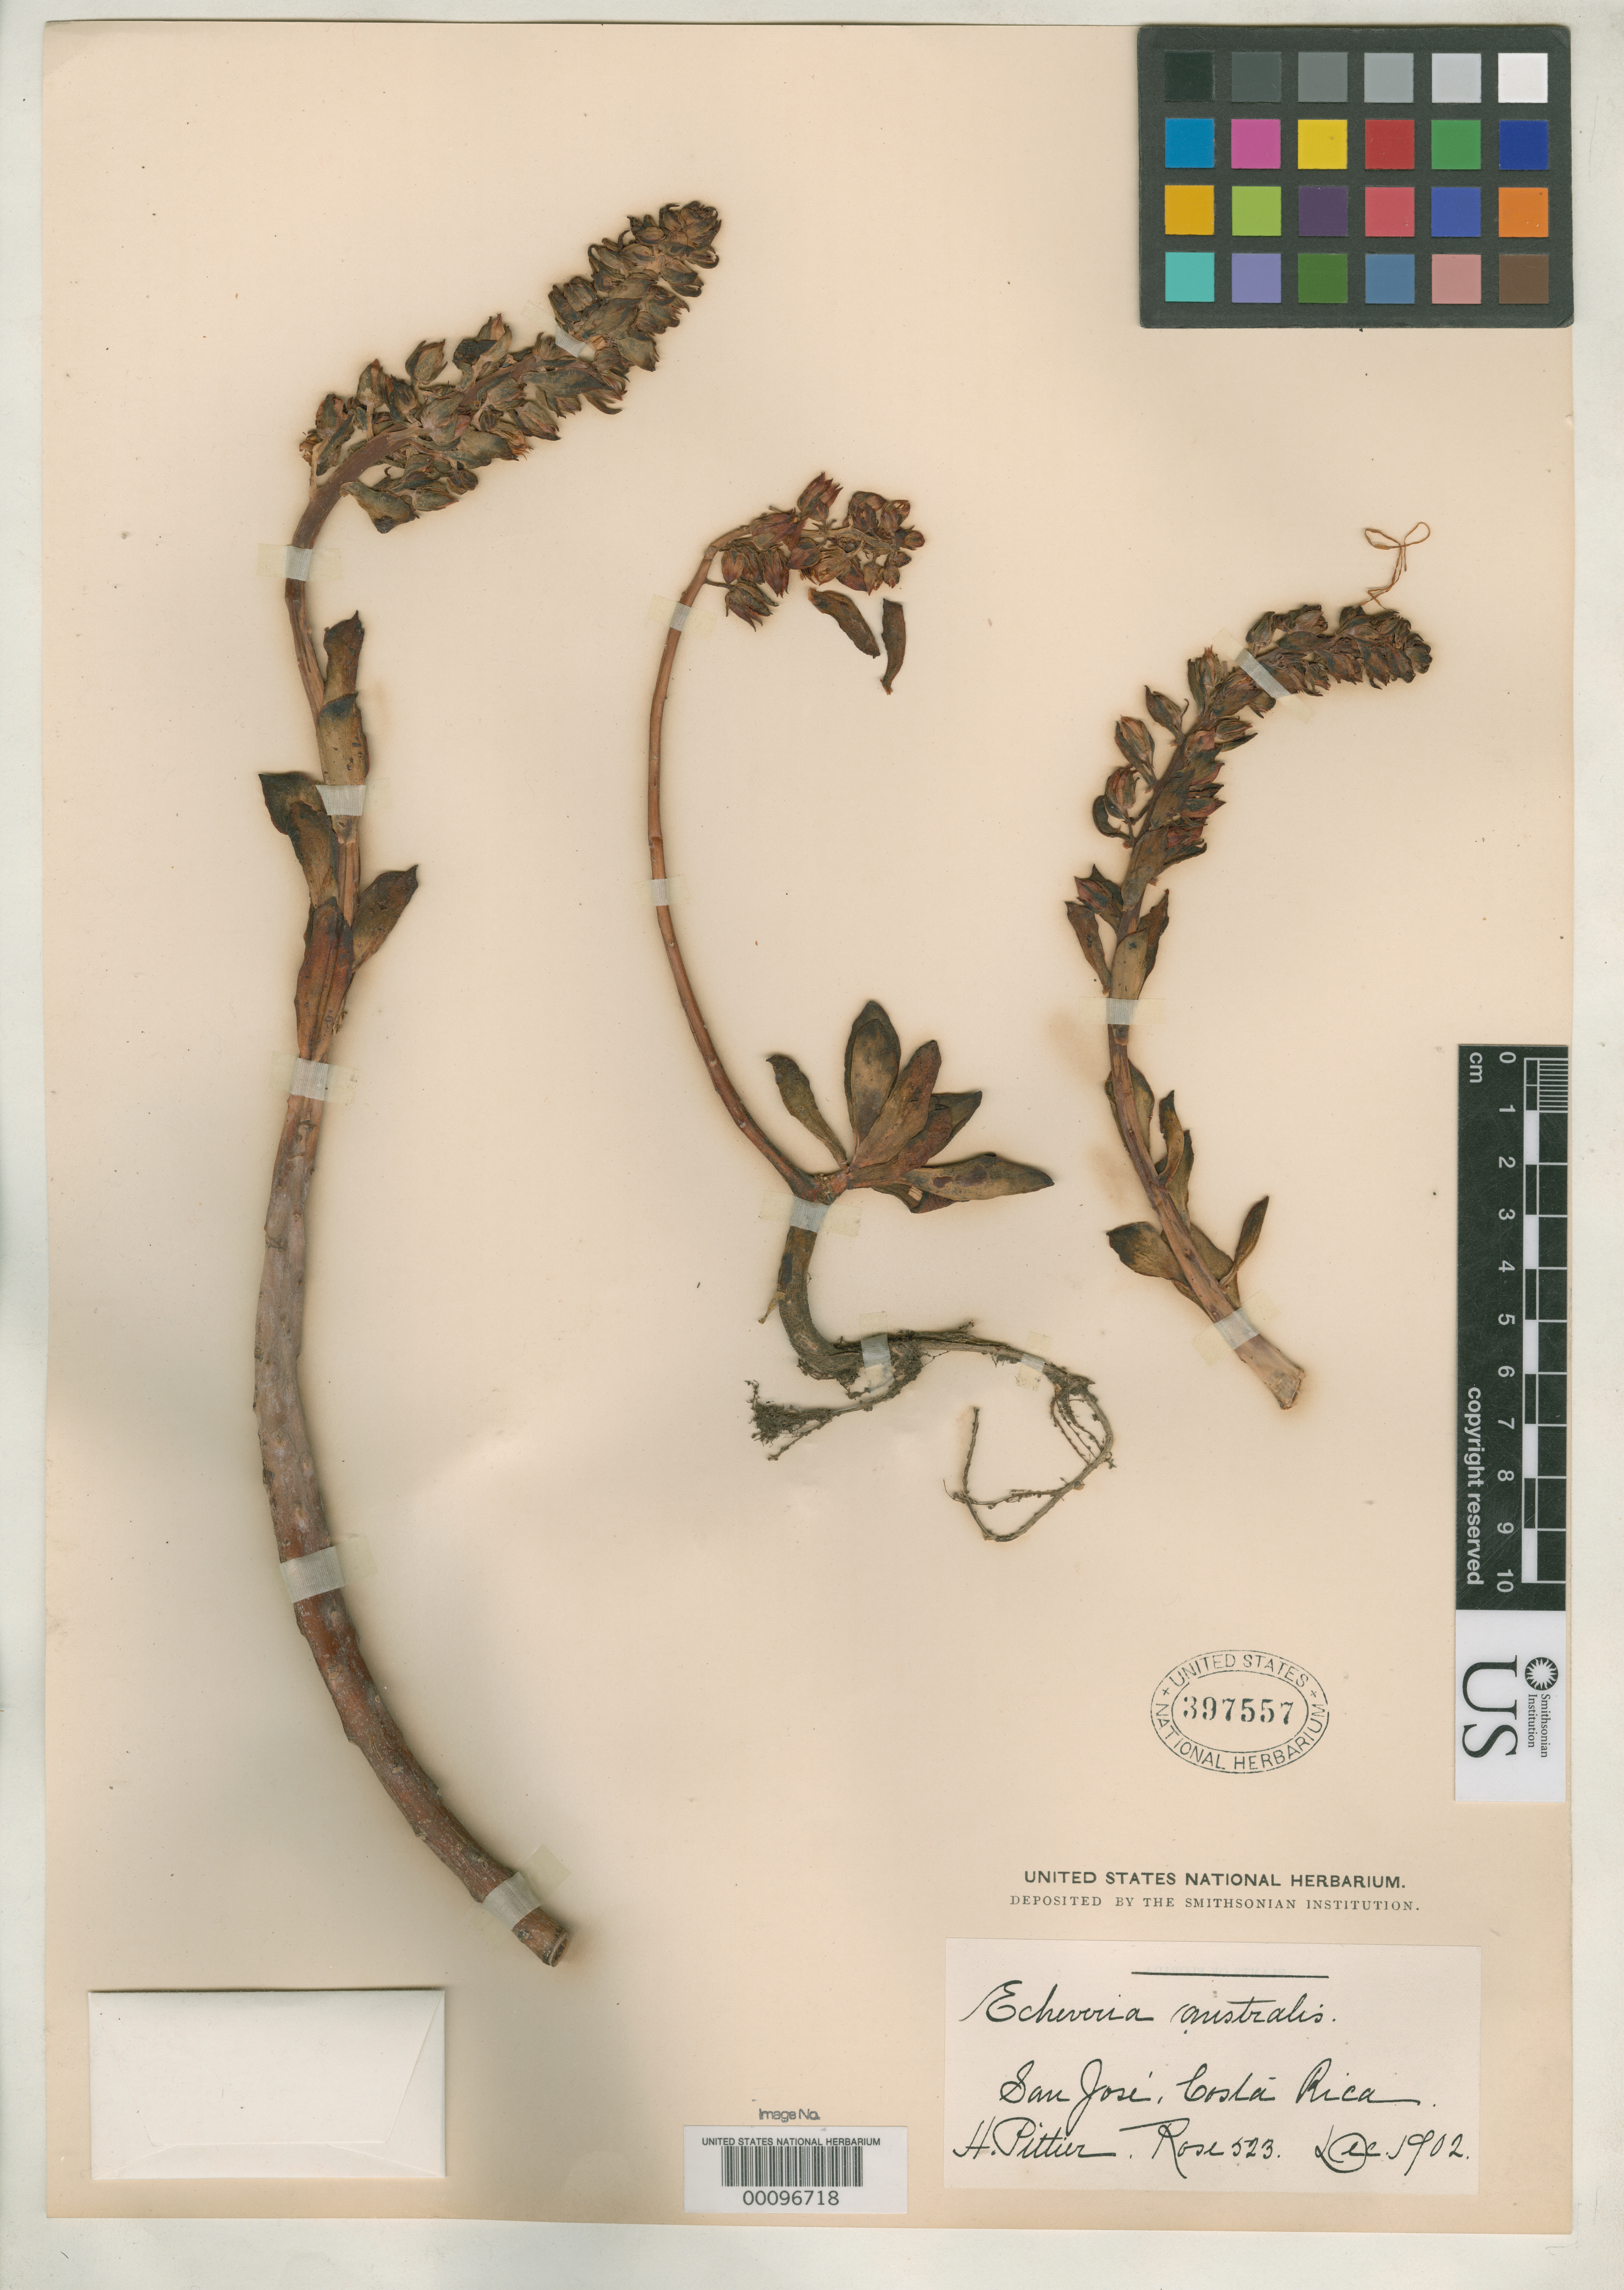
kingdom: Plantae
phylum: Tracheophyta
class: Magnoliopsida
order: Saxifragales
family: Crassulaceae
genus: Echeveria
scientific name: Echeveria australis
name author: Rose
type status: Lectotype; Type Collection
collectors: H. F. Pittier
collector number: Rose 523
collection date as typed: Dec 1902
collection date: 1902-12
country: Costa Rica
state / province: San José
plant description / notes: One of two original US sheets (USNH 397557, 397558), apparently made from cultivated material.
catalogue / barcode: US 397557